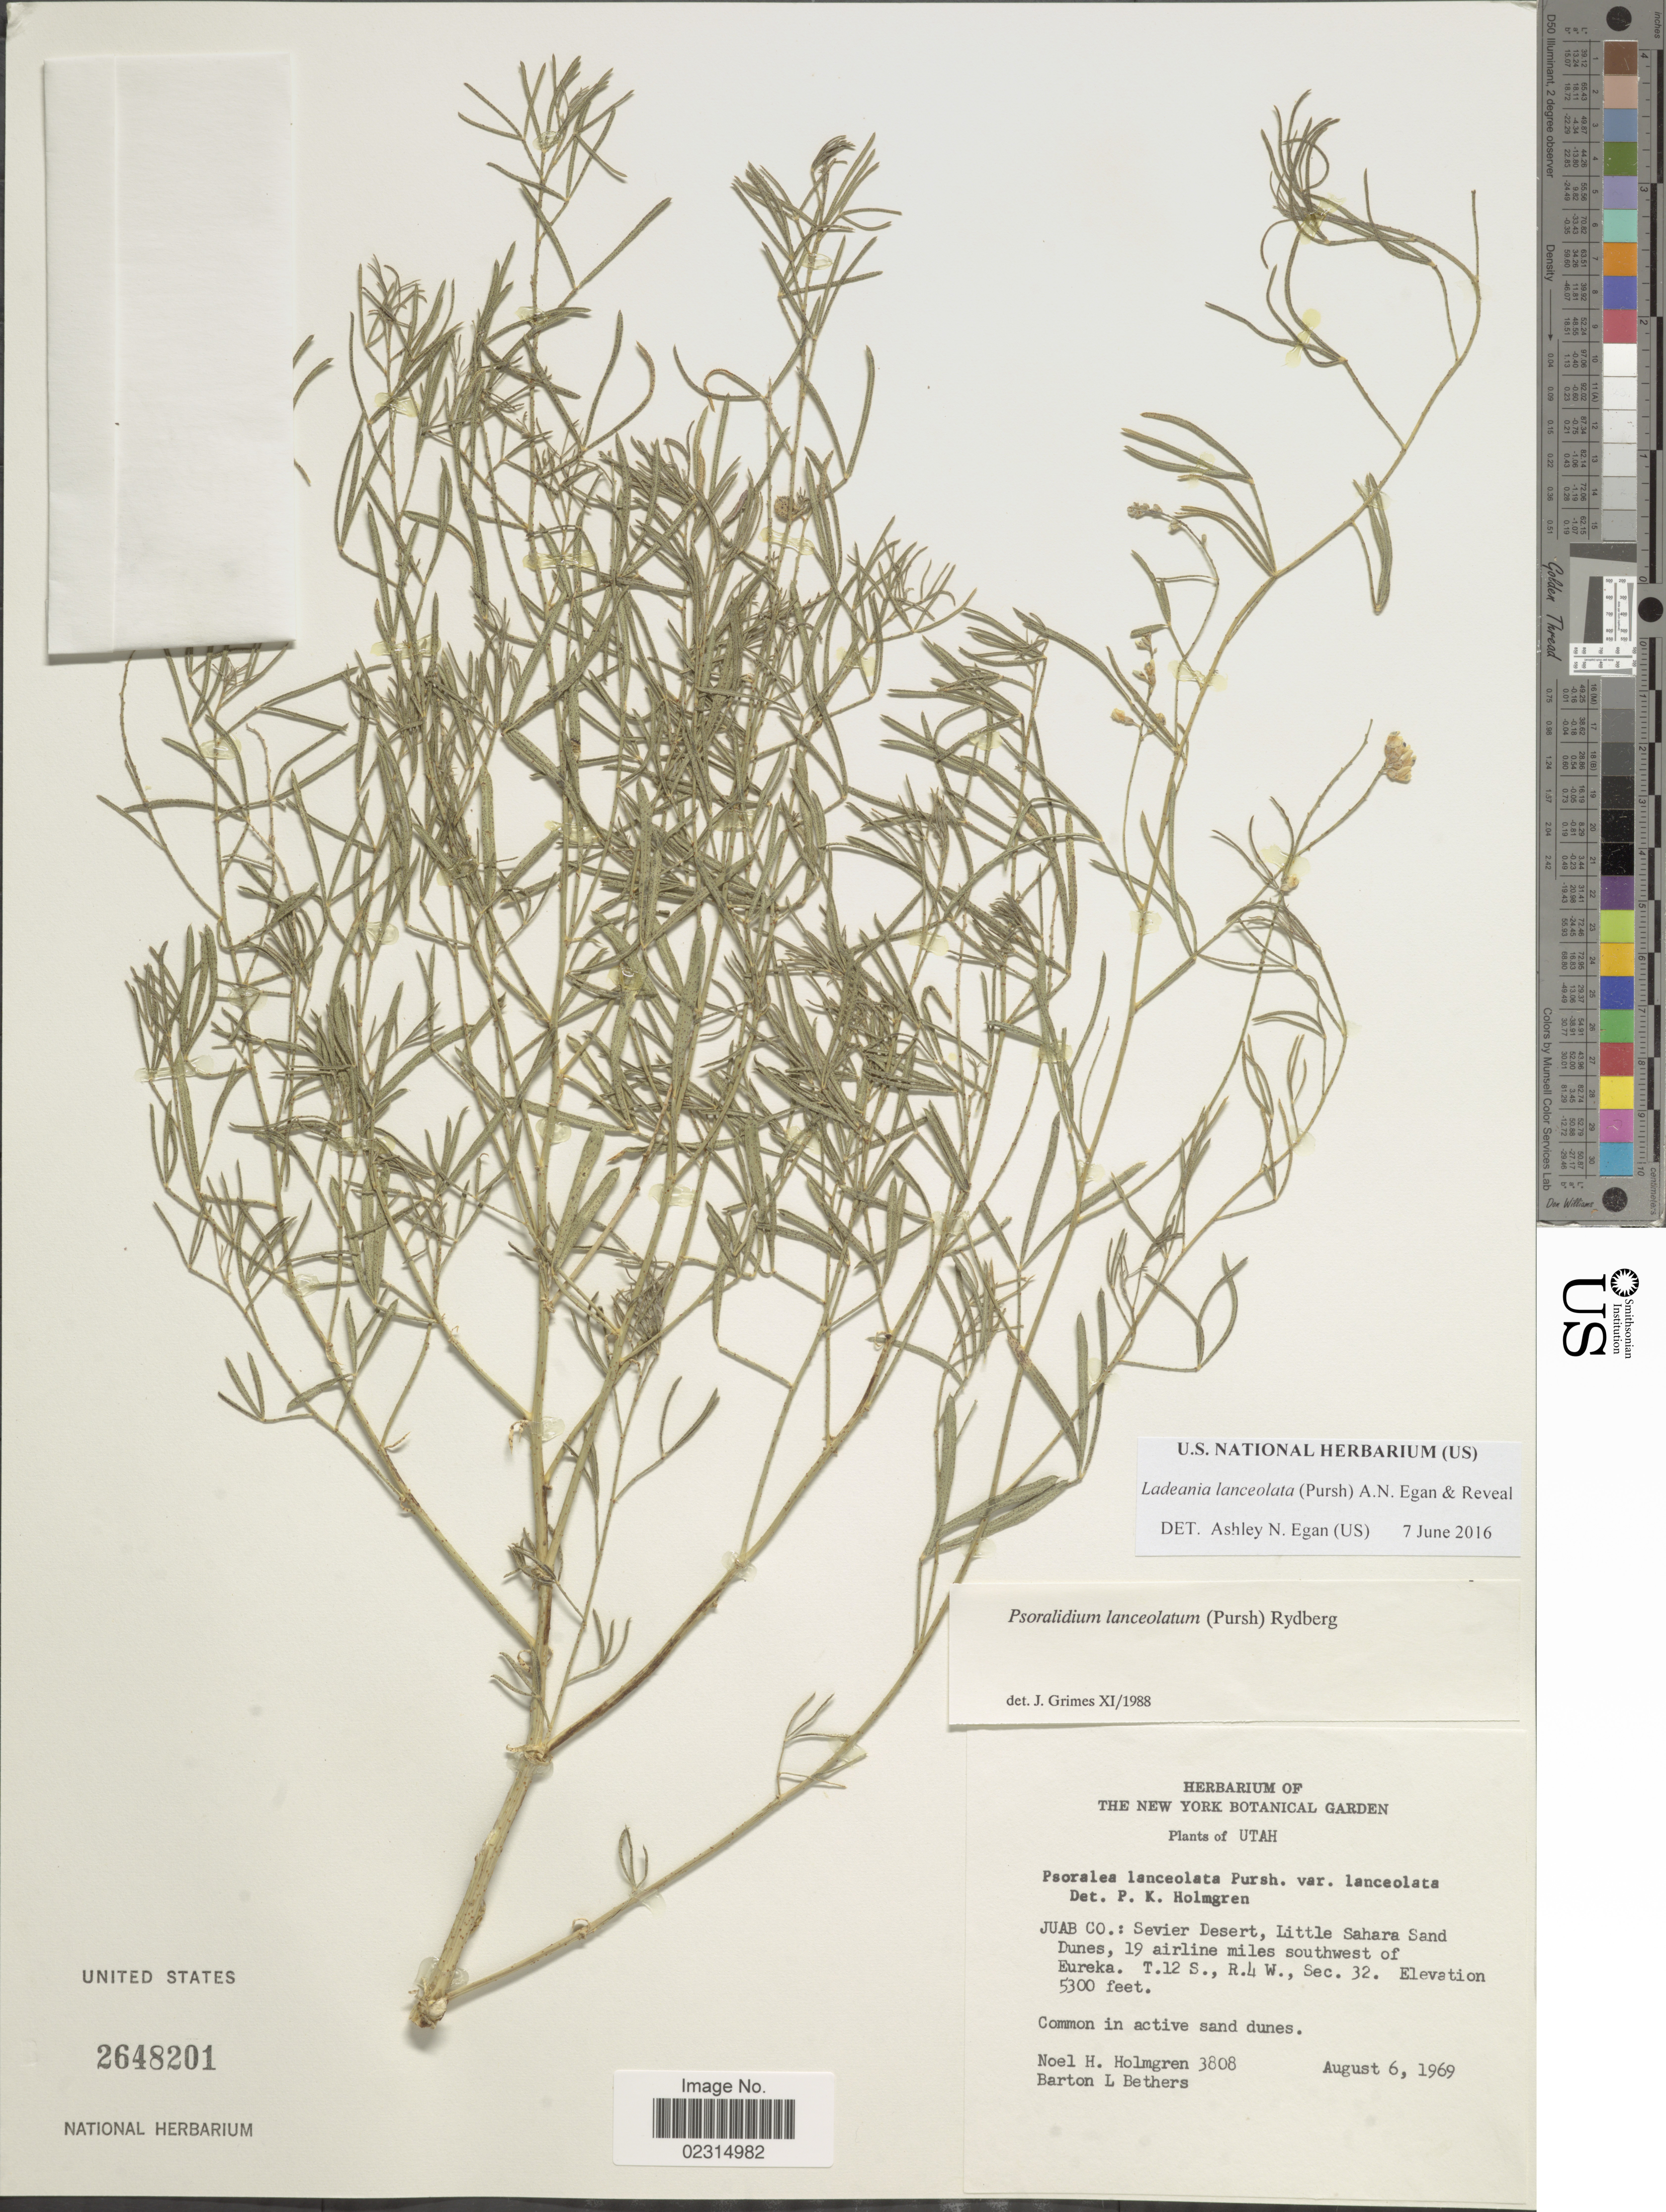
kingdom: Plantae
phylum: Tracheophyta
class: Magnoliopsida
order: Fabales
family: Fabaceae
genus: Ladeania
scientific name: Ladeania lanceolata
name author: (Pursh) A.N. Egan & Reveal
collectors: N. H. Holmgren & B. Bethers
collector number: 3808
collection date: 1969-08-06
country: United States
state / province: Utah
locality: Juab Co: Sevier Desert, Little Sahara Sand Dunes, 19 airline miles southwest of Eureka. T.12 S., R.4 W., Sec. 32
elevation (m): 1615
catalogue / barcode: US 2648201